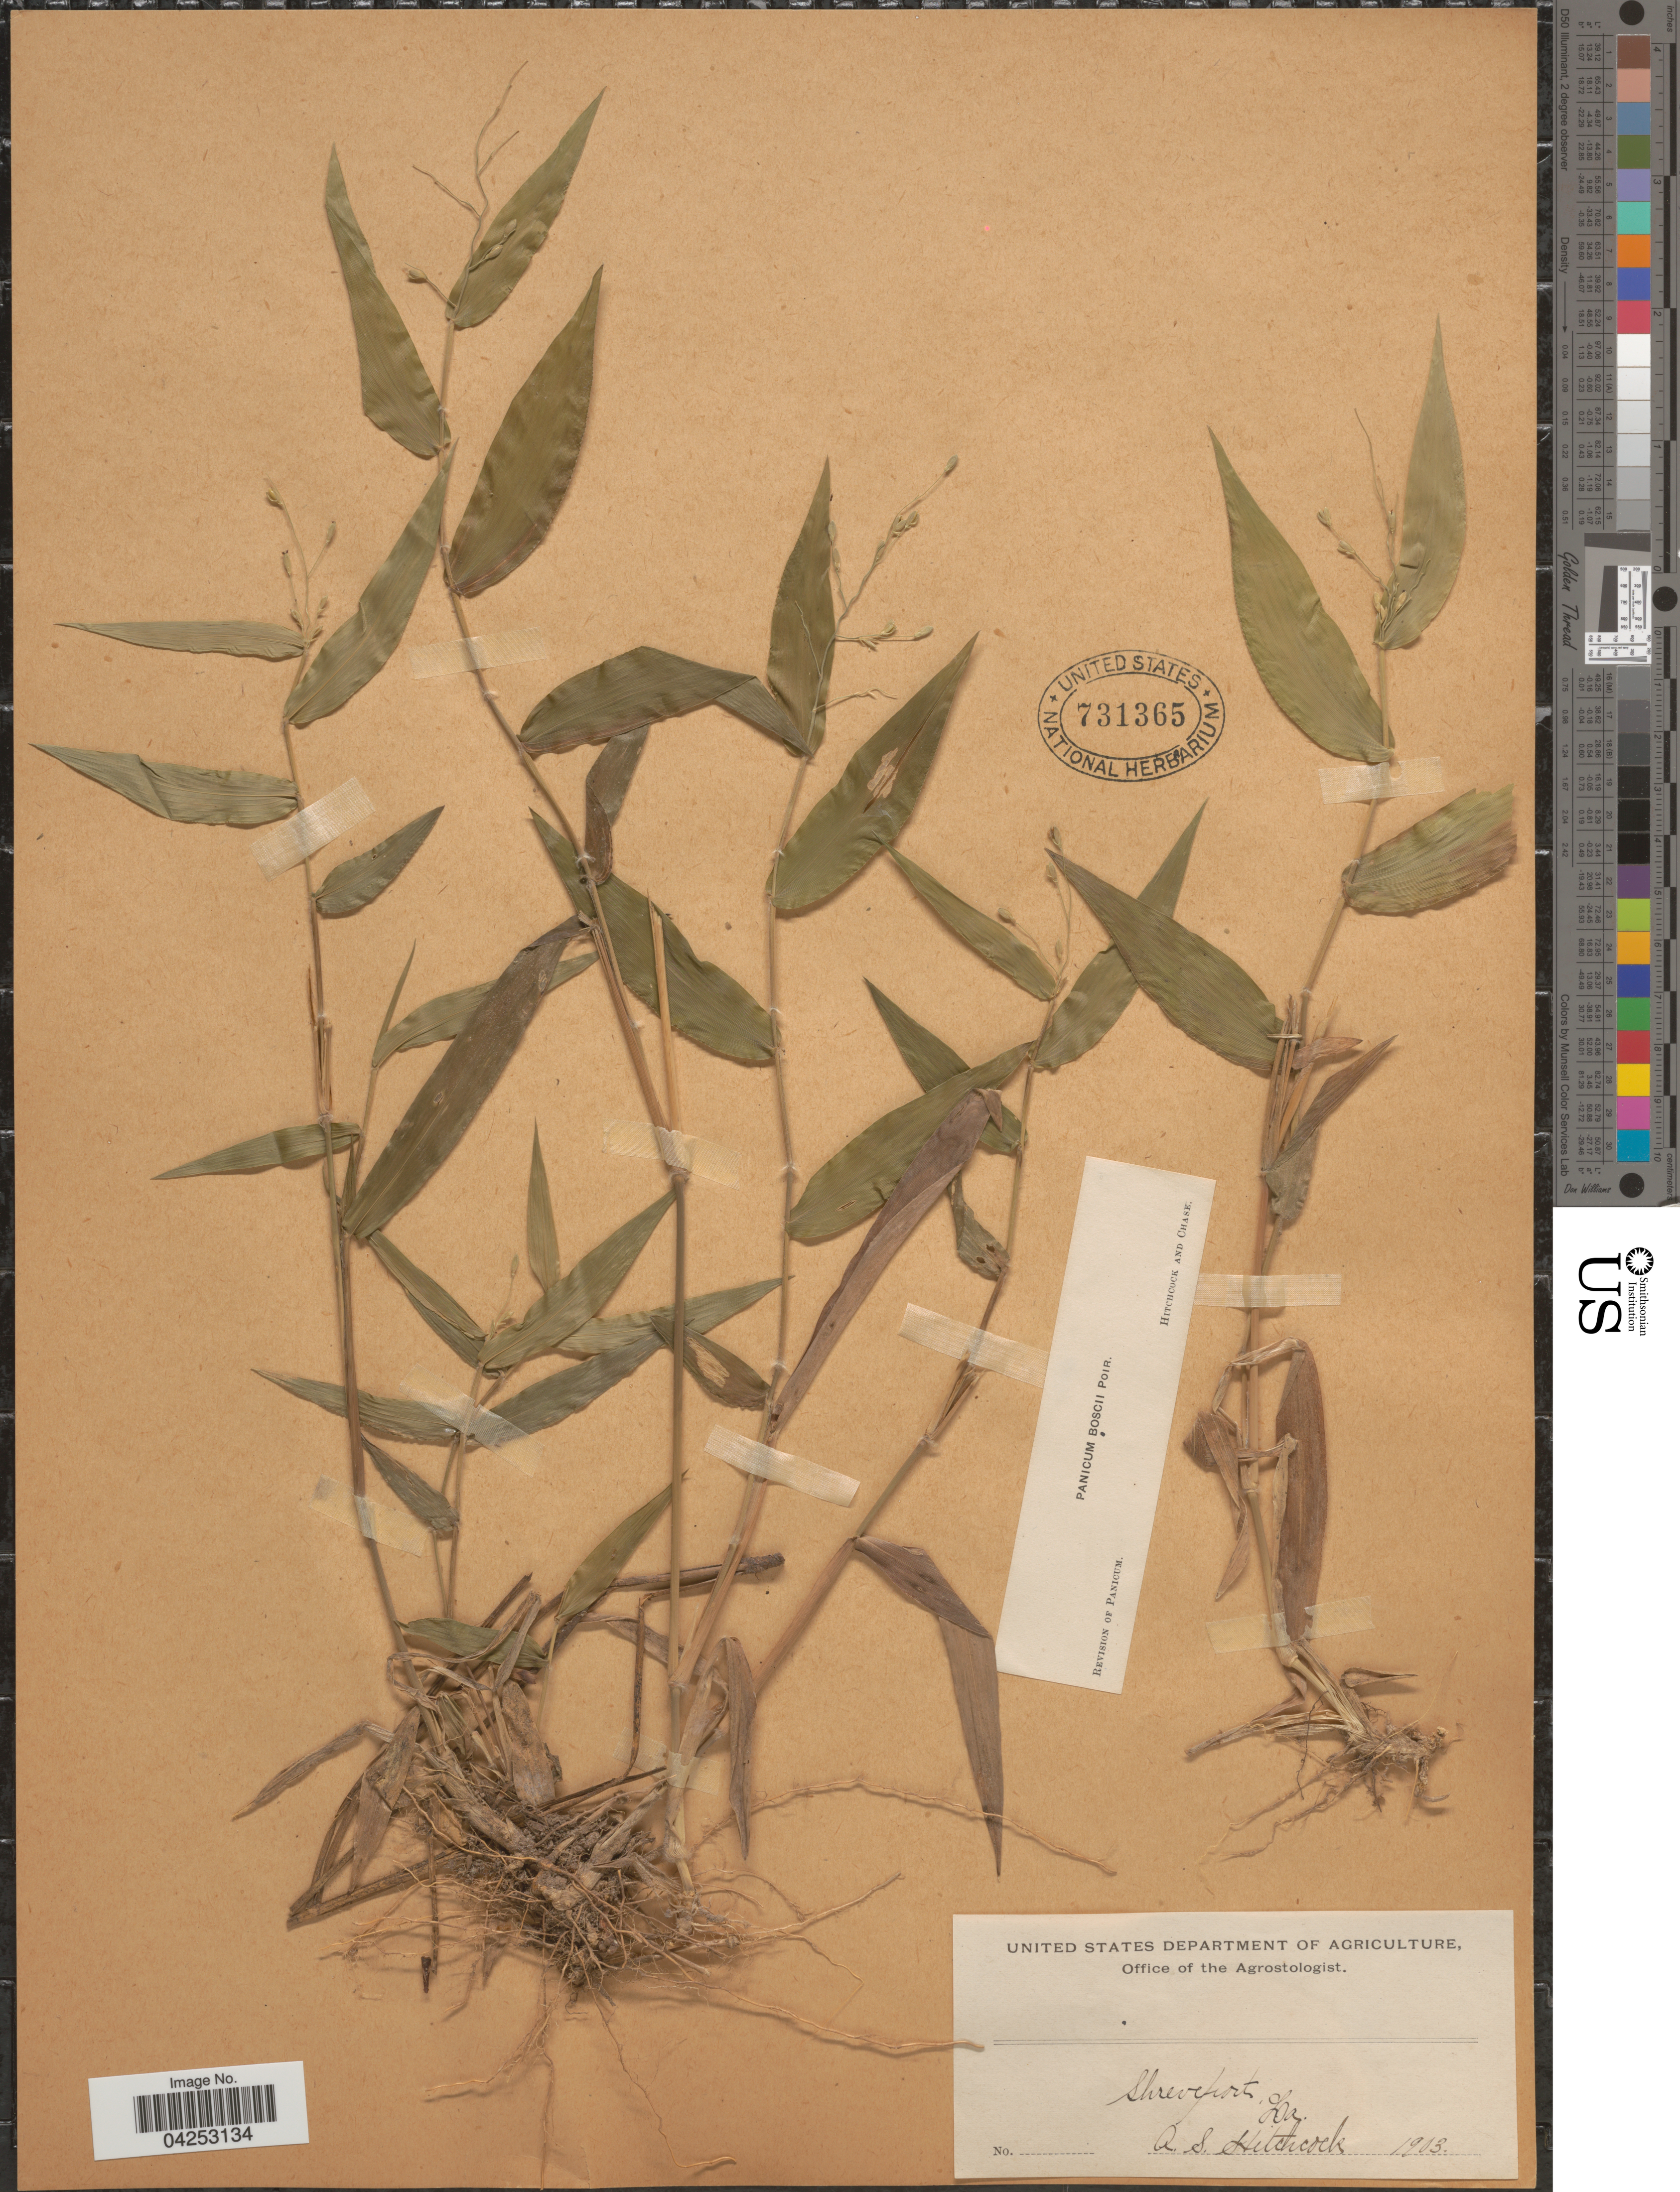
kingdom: Plantae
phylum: Tracheophyta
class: Liliopsida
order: Poales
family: Poaceae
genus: Dichanthelium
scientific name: Dichanthelium boscii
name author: (Poir.) Gould & C.A. Clark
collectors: A. S. Hitchcock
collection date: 1903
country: United States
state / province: Louisiana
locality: Shreveport.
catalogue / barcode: US 731365